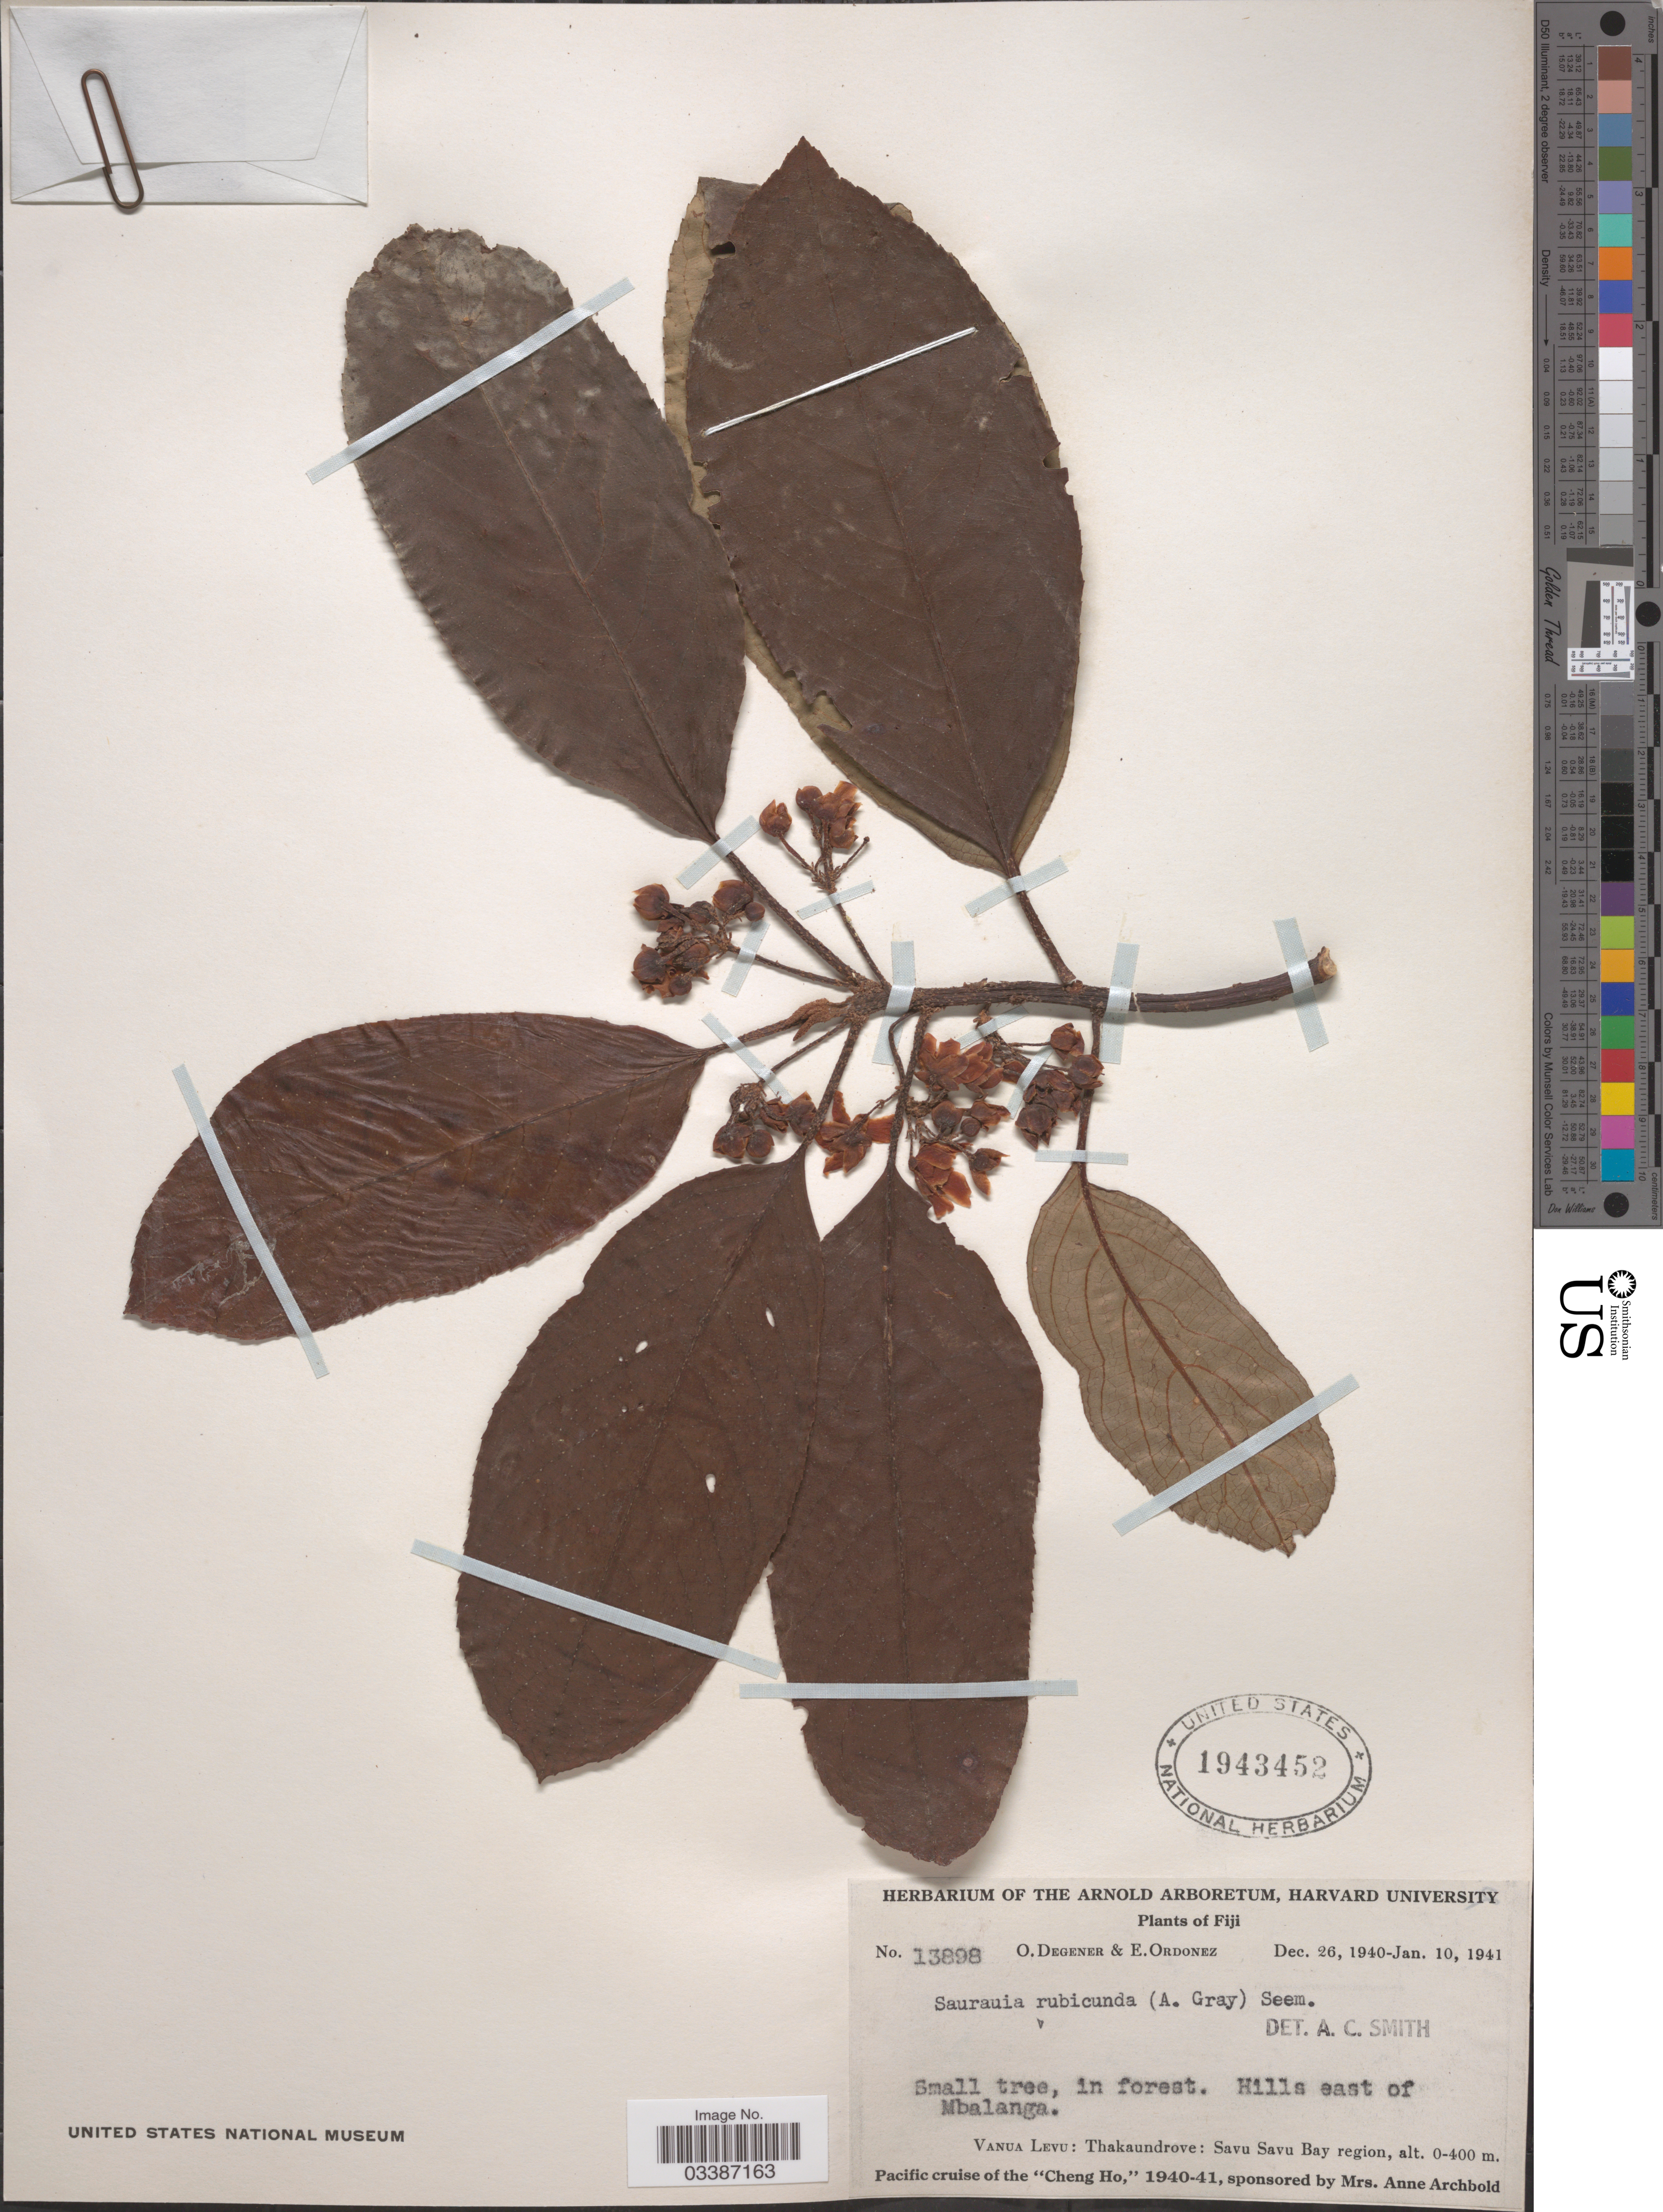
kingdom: Plantae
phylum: Tracheophyta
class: Magnoliopsida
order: Ericales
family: Actinidiaceae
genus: Saurauia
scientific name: Saurauia rubicunda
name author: Seem.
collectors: O. Degener & E. Ordonez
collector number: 13898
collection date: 1940-12-26/1941-01-10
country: Fiji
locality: Hills east of Mbalanga. Vanua Levu: Thakaundrove: Savu Savu Bay region.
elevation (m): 0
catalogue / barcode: US 1943452